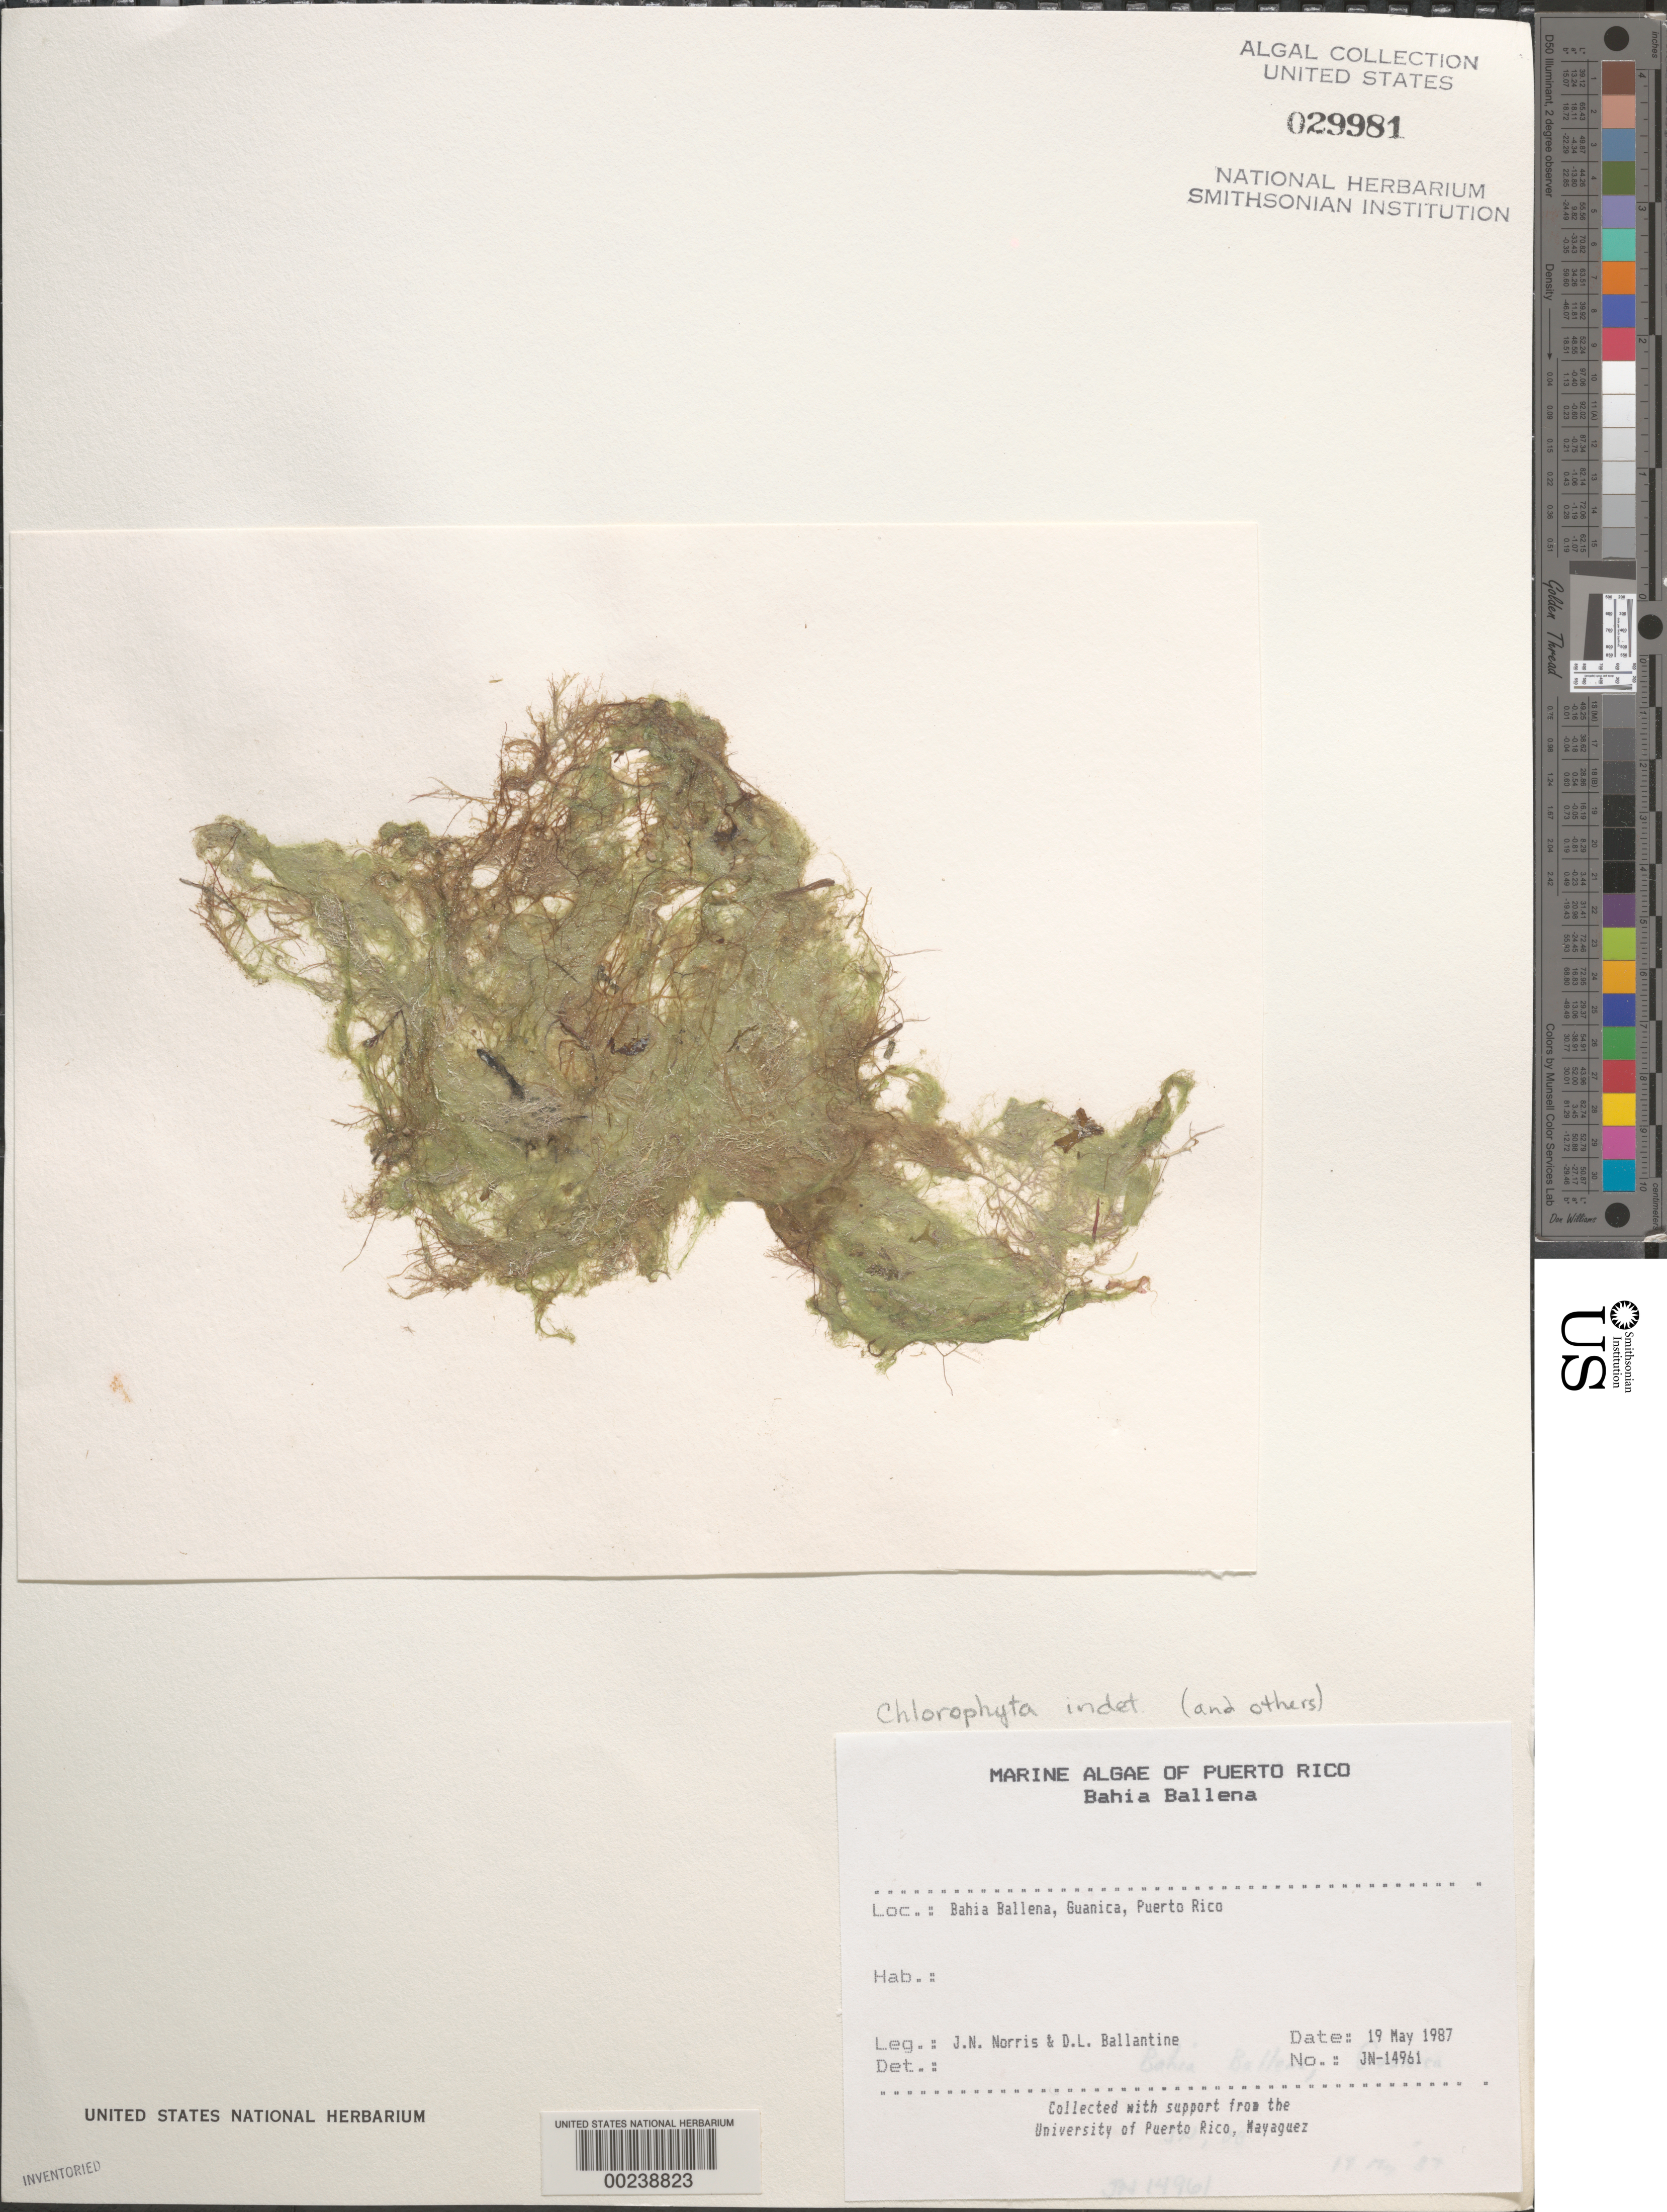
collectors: J. N. Norris & D.L. Ballantine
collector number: JN-14961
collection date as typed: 19 May 1987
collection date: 1987-05-19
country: Puerto Rico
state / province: Guanica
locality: Bahia Ballena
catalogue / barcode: US 29981